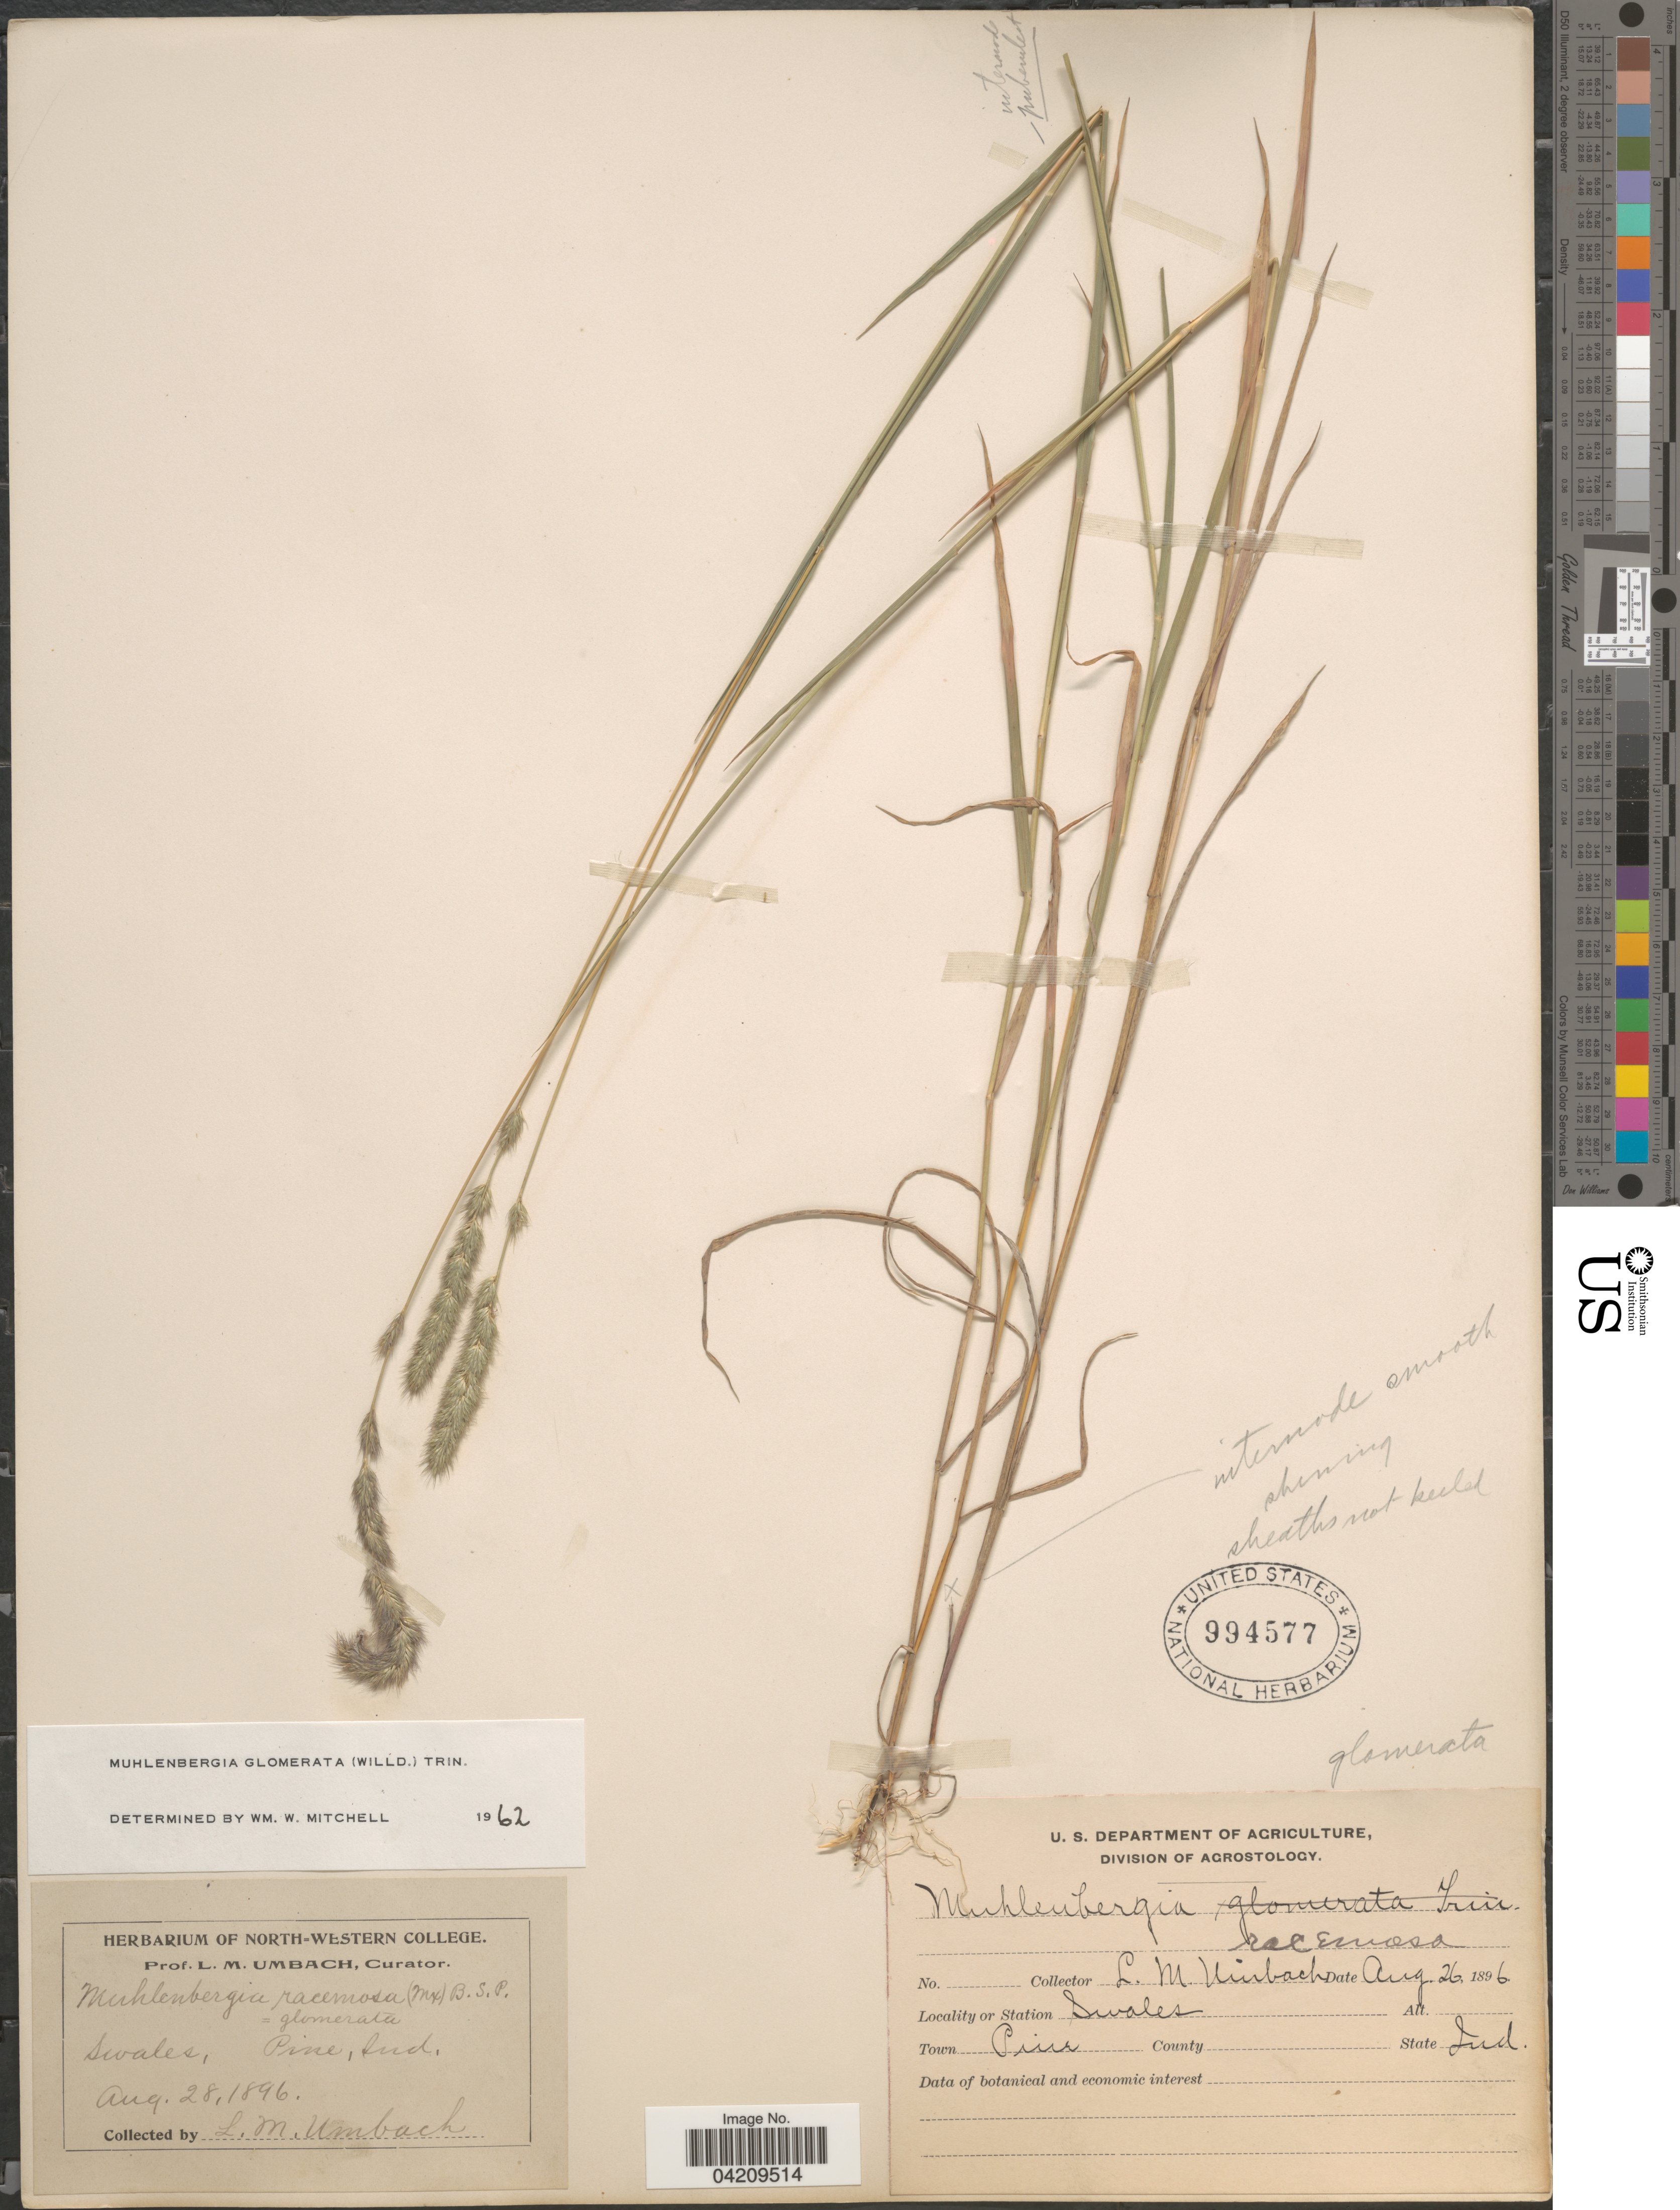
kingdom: Plantae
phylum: Tracheophyta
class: Liliopsida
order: Poales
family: Poaceae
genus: Muhlenbergia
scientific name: Muhlenbergia glomerata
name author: (Willd.) Trin.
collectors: L. M. Umbach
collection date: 1896-08-28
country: United States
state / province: Indiana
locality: Swales, Pine.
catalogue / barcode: US 994577